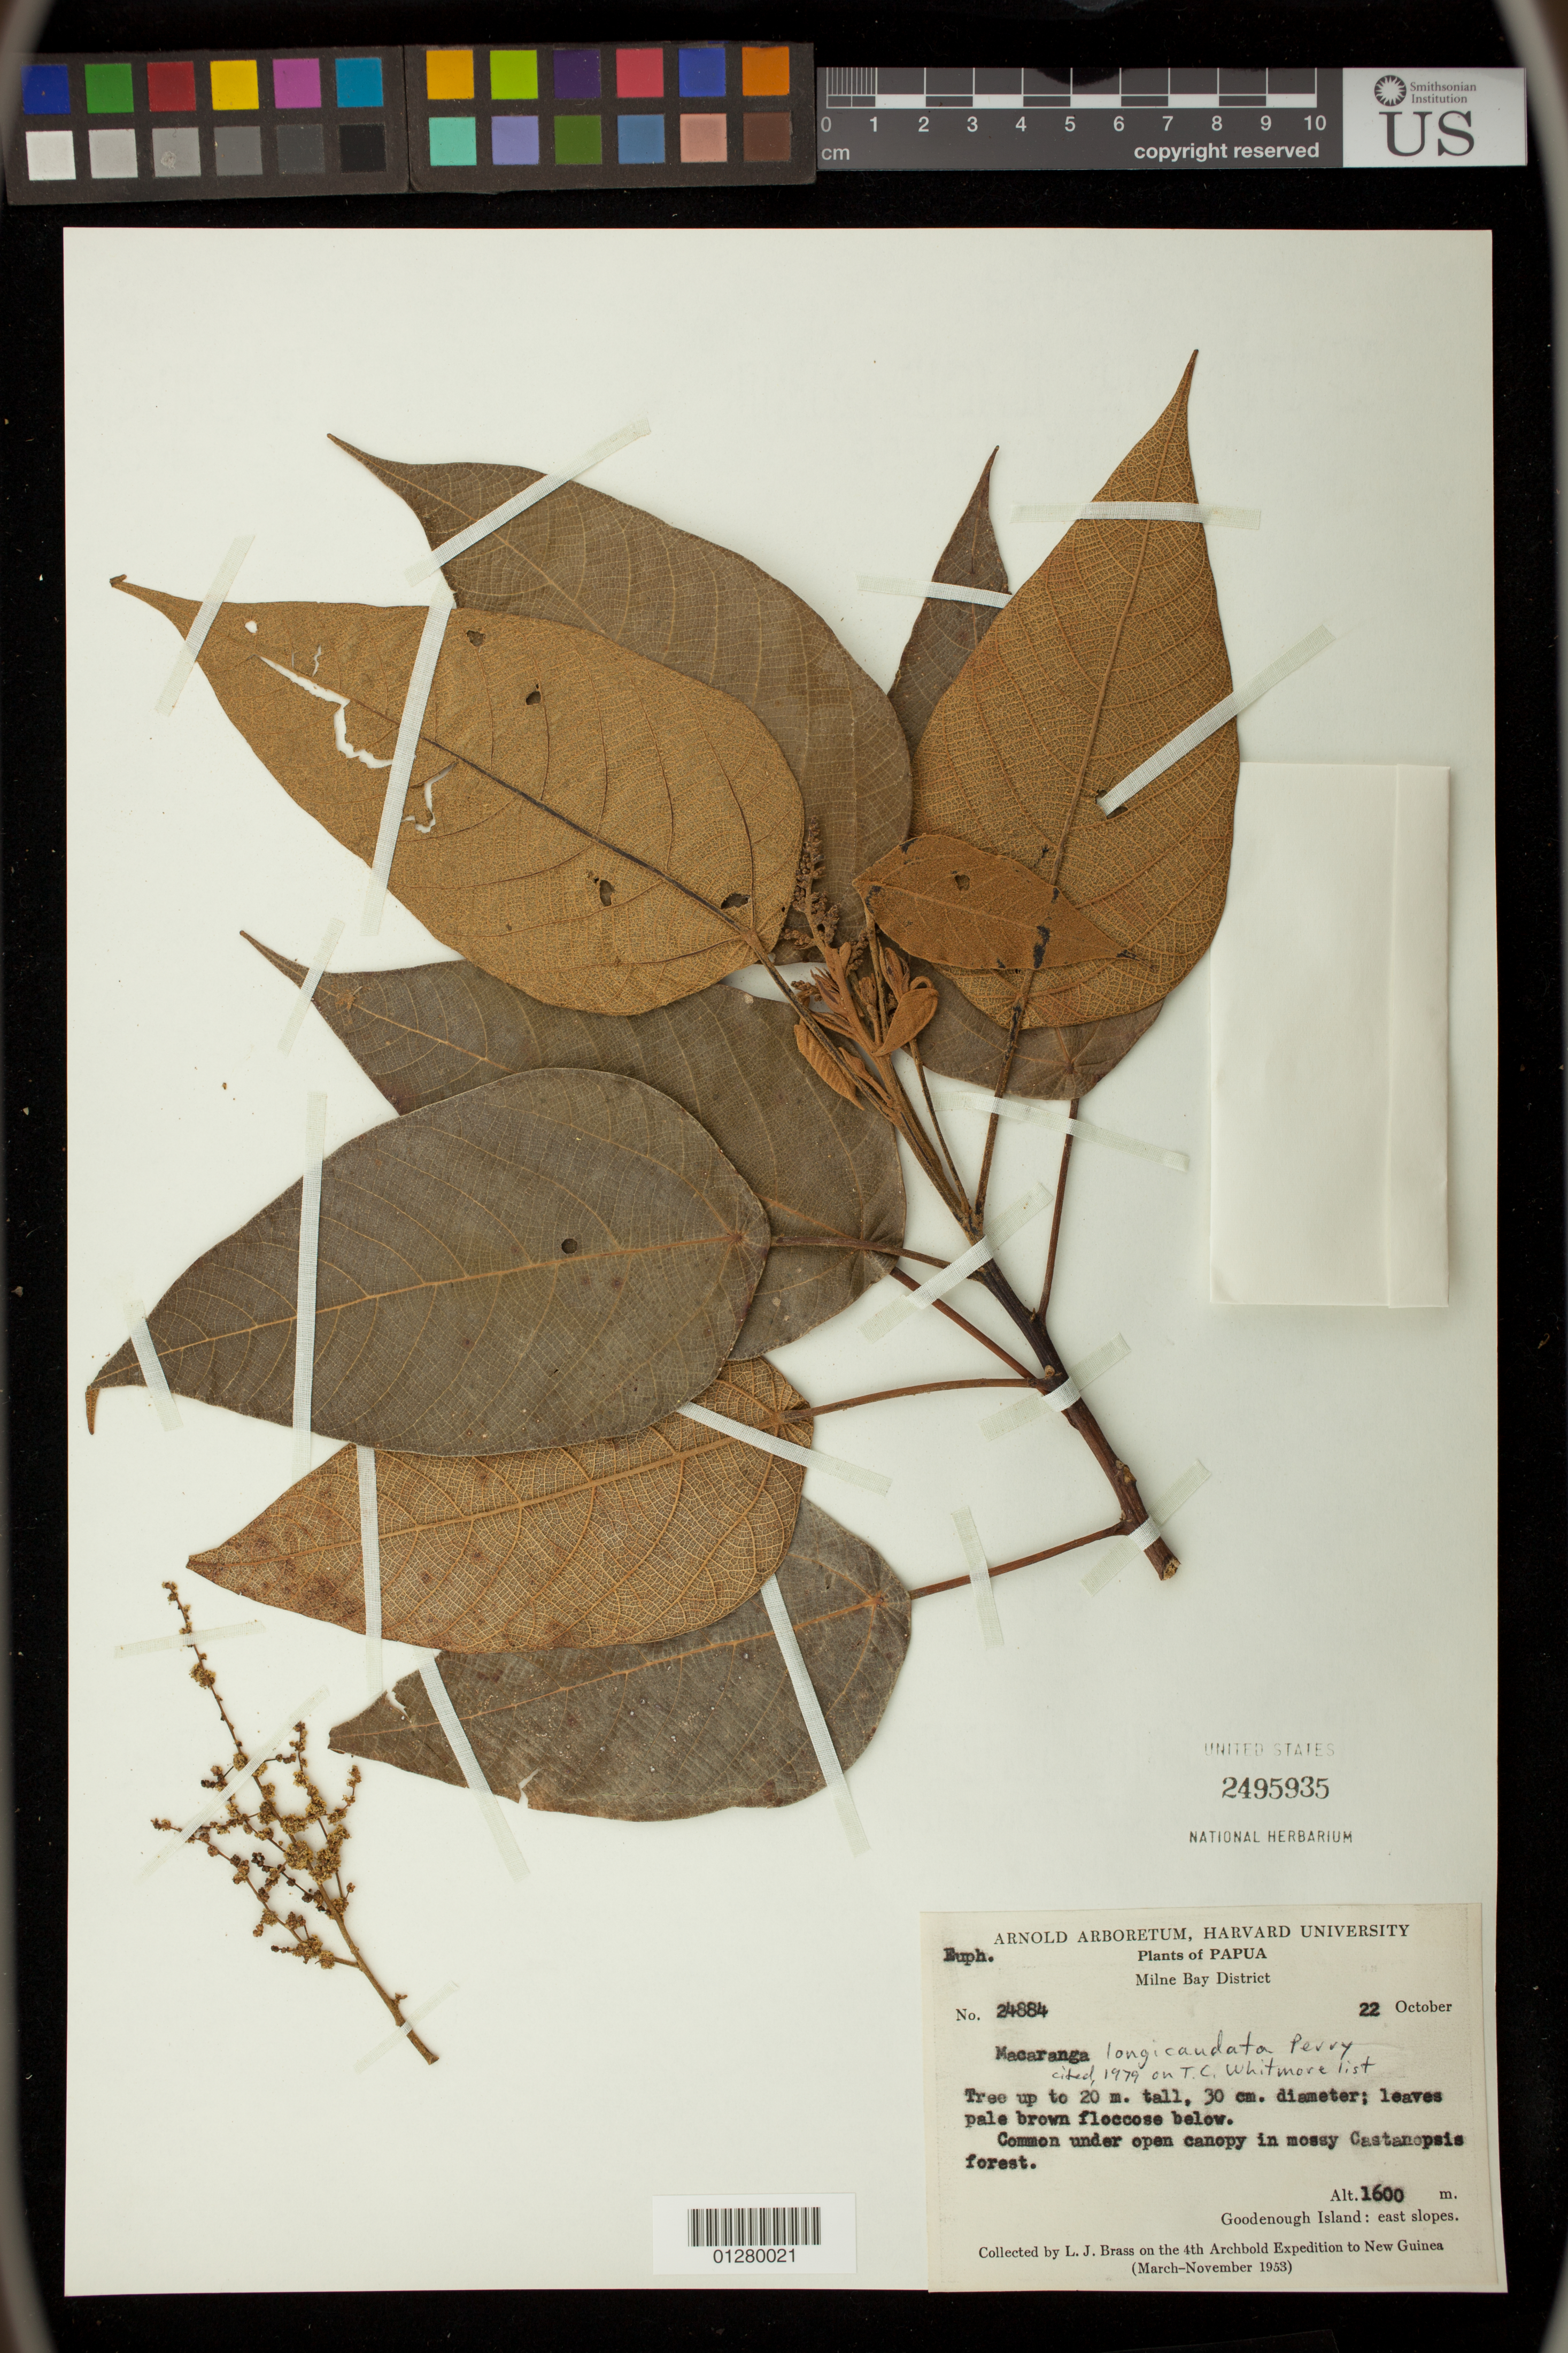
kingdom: Plantae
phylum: Tracheophyta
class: Magnoliopsida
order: Malpighiales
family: Euphorbiaceae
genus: Macaranga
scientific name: Macaranga longicaudata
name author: Perry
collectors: L. J. Brass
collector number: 24884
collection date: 1953-10-22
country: Papua New Guinea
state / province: Milne Bay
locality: Goodenough Island: east slopes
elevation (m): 1600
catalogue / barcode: US 2495935